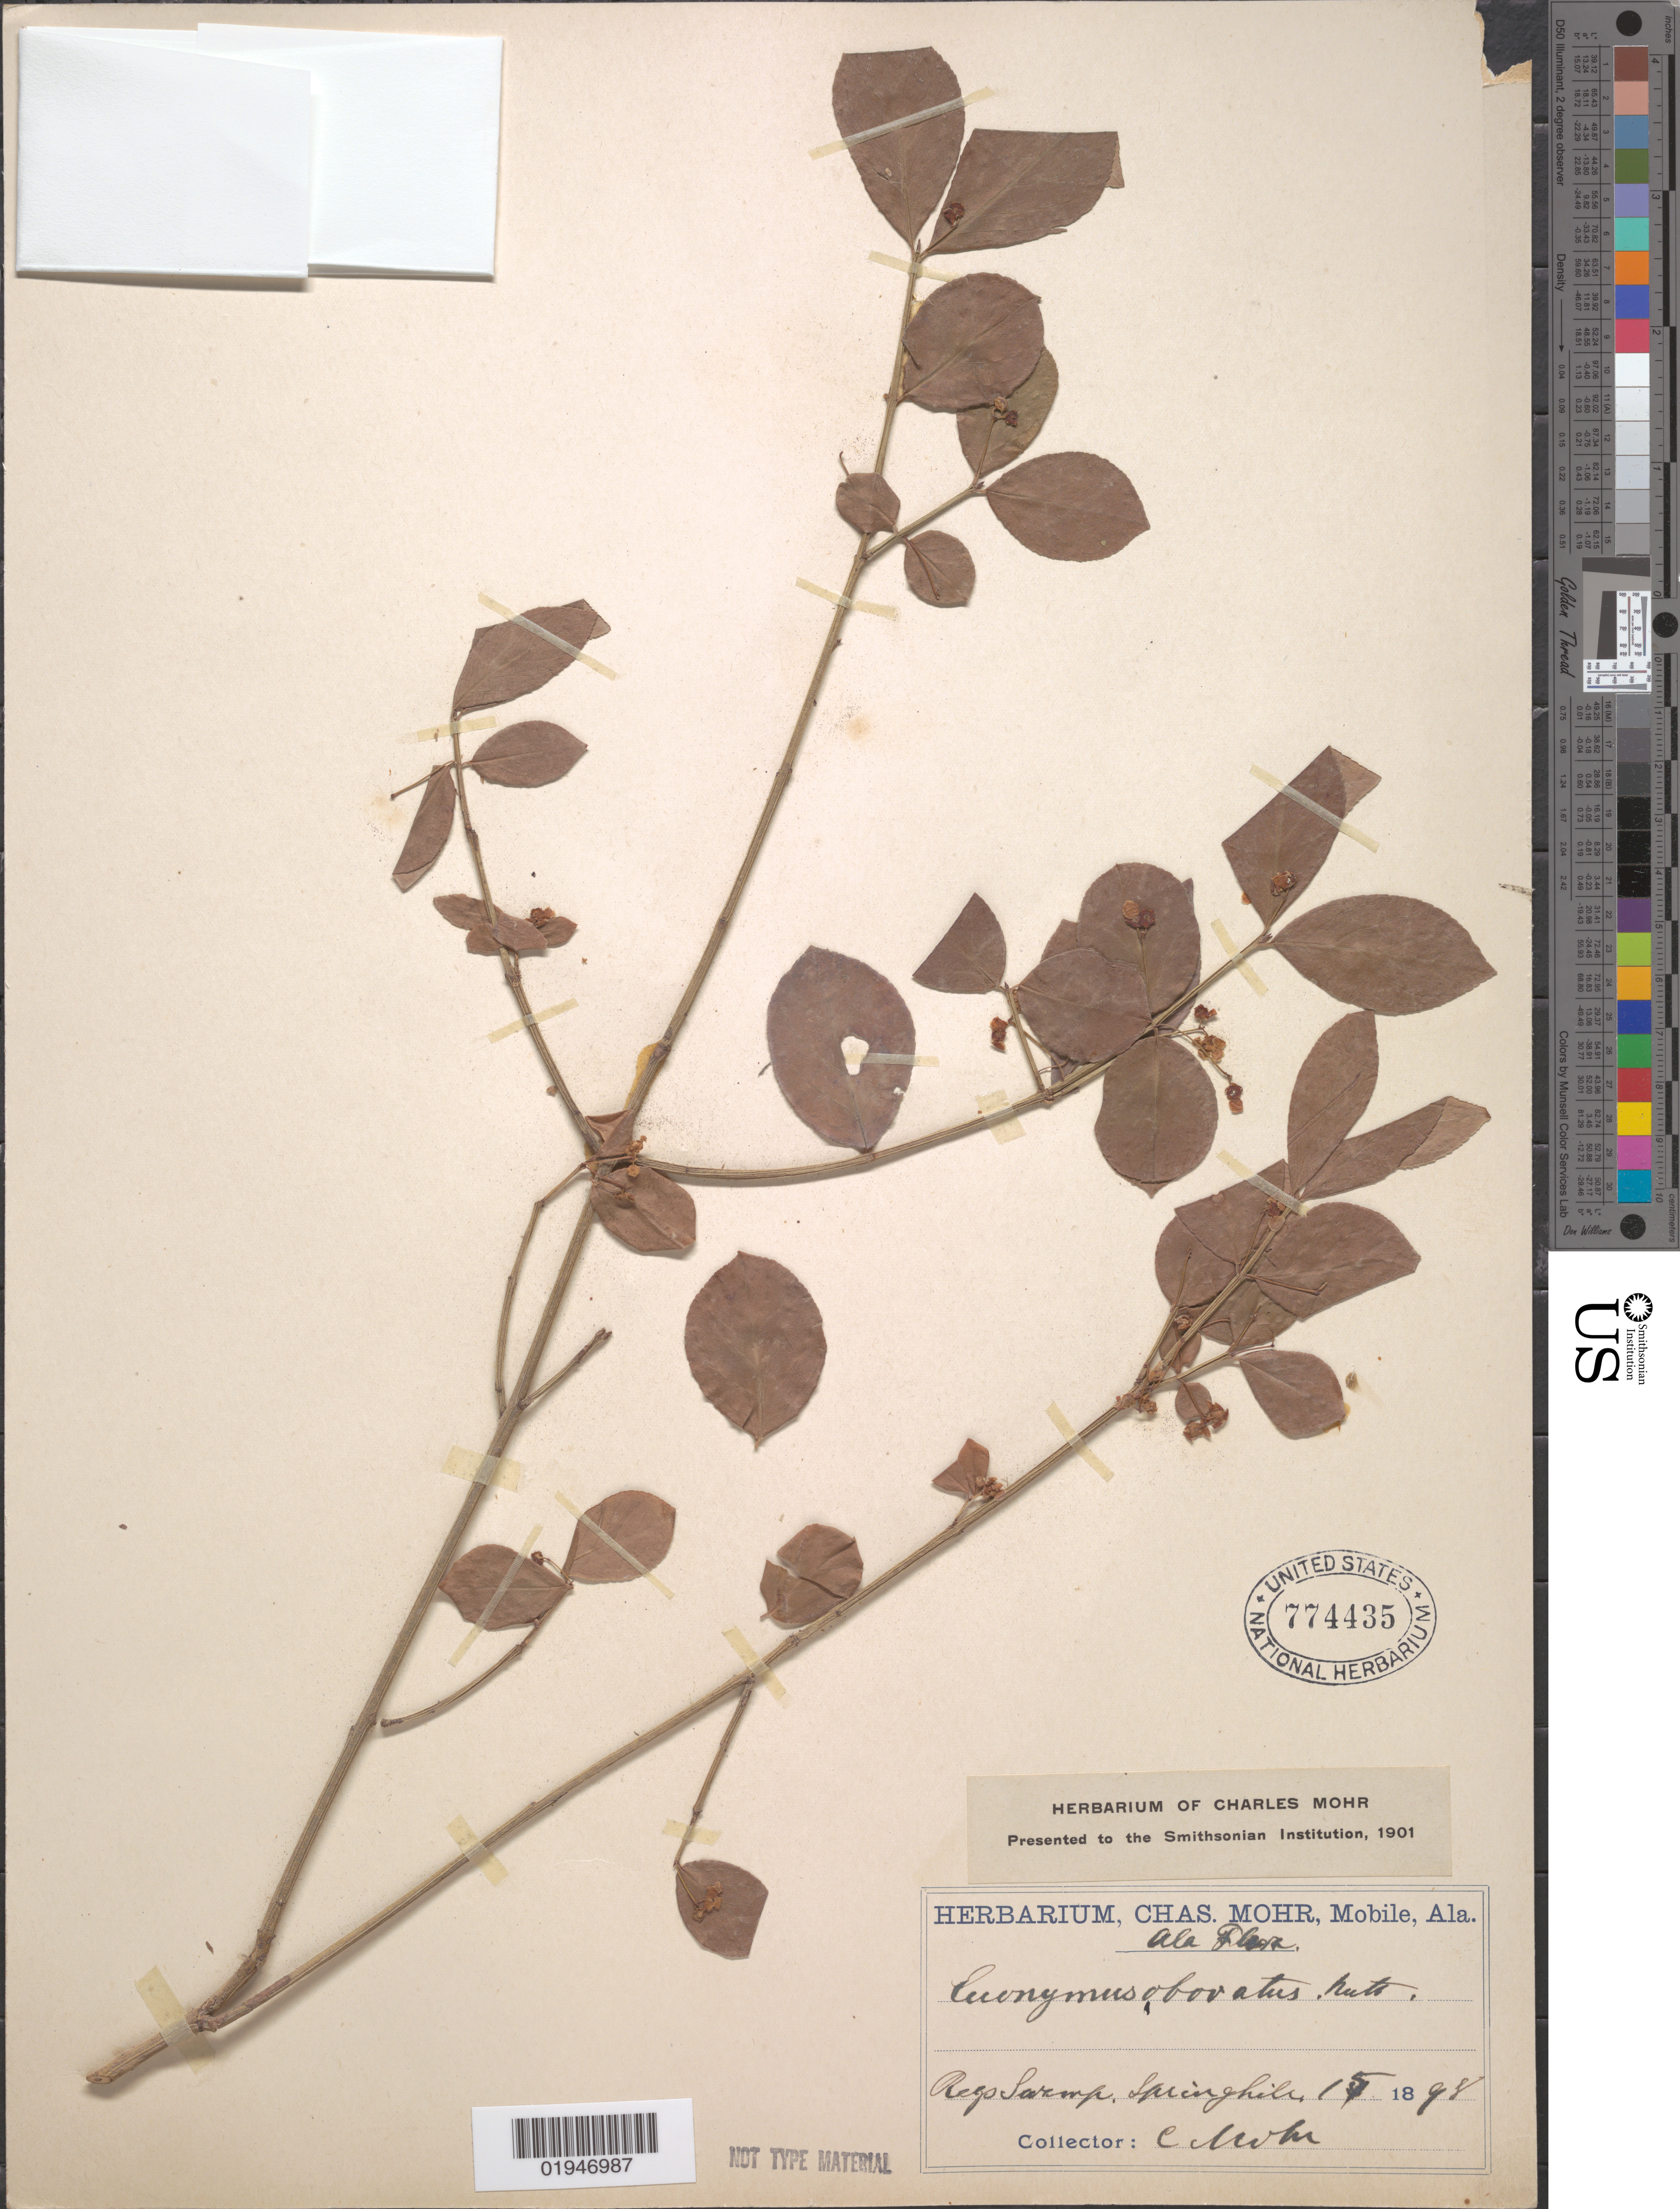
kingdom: Plantae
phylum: Tracheophyta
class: Magnoliopsida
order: Celastrales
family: Celastraceae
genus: Euonymus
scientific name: Euonymus obovatus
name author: Nutt.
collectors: C. T. Mohr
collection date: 1898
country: United States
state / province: Alabama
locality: Springhill. Regs Swamp [?]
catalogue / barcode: US 774435